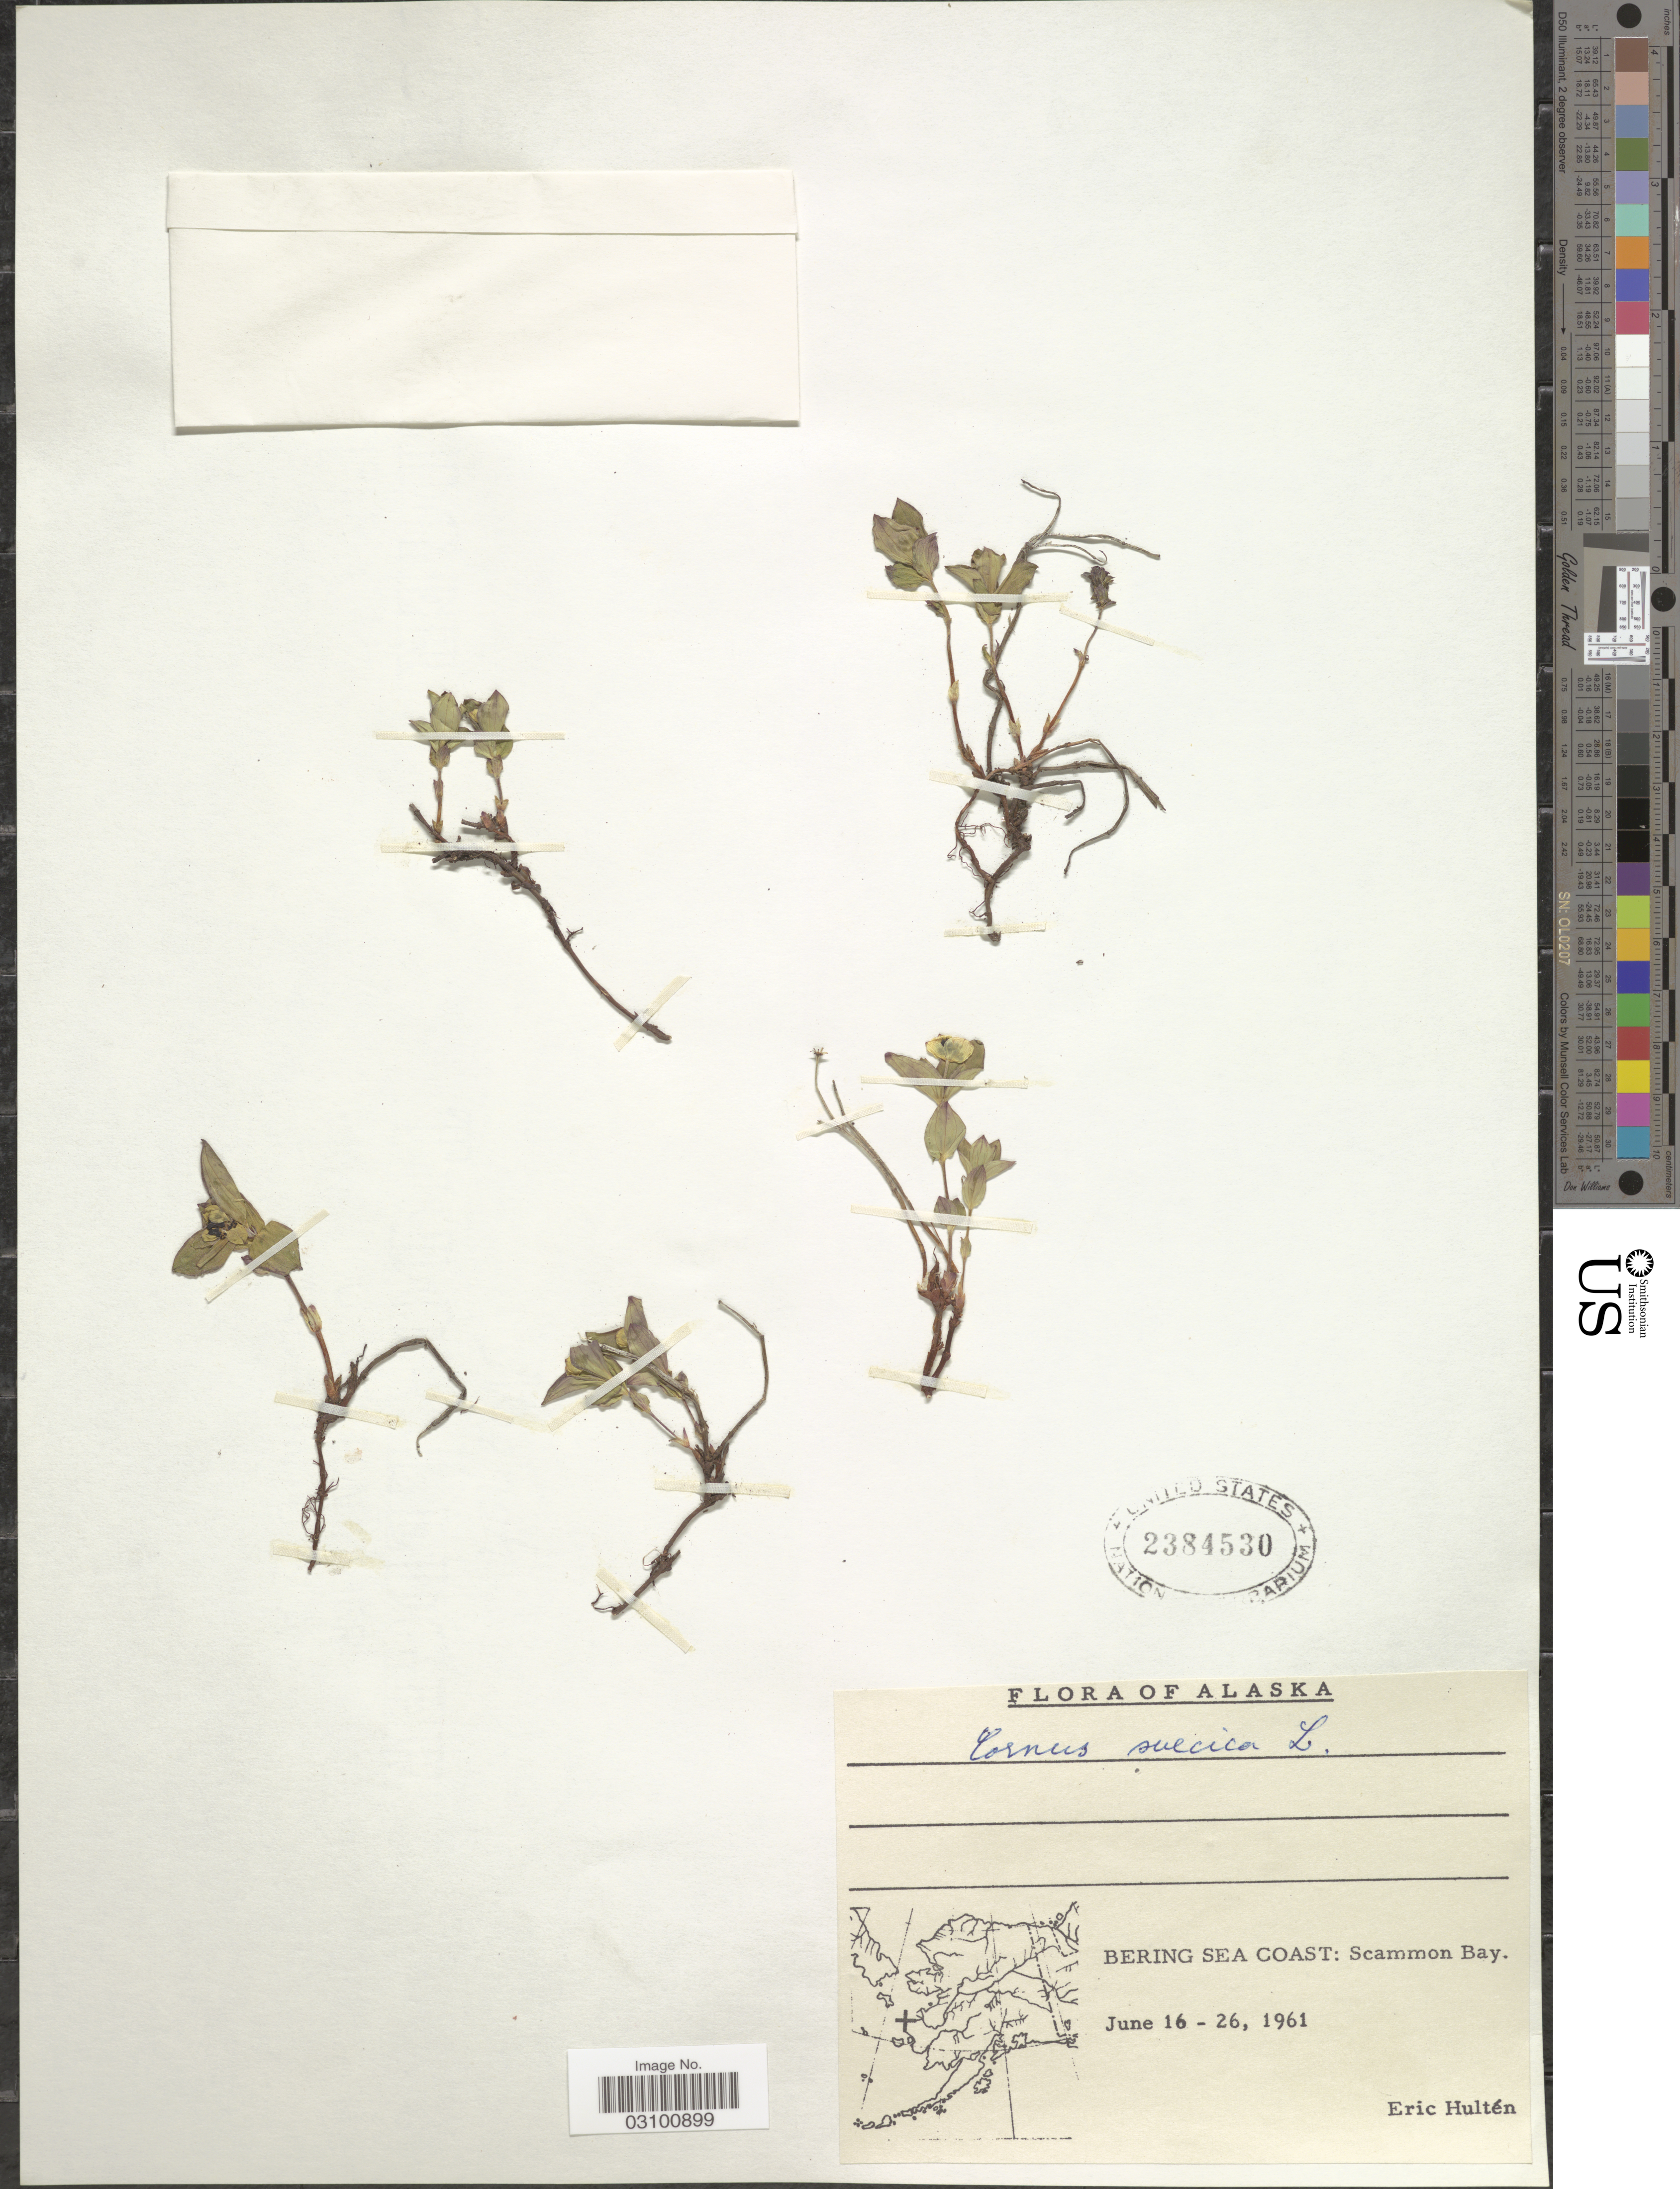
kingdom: Plantae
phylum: Tracheophyta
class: Magnoliopsida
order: Cornales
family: Cornaceae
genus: Cornus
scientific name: Cornus suecica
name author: L.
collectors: E. G. Hultén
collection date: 1961-06-16/1961-06-26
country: United States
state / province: Alaska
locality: Bering Sea Coast: Scammon Bay.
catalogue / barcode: US 2384530